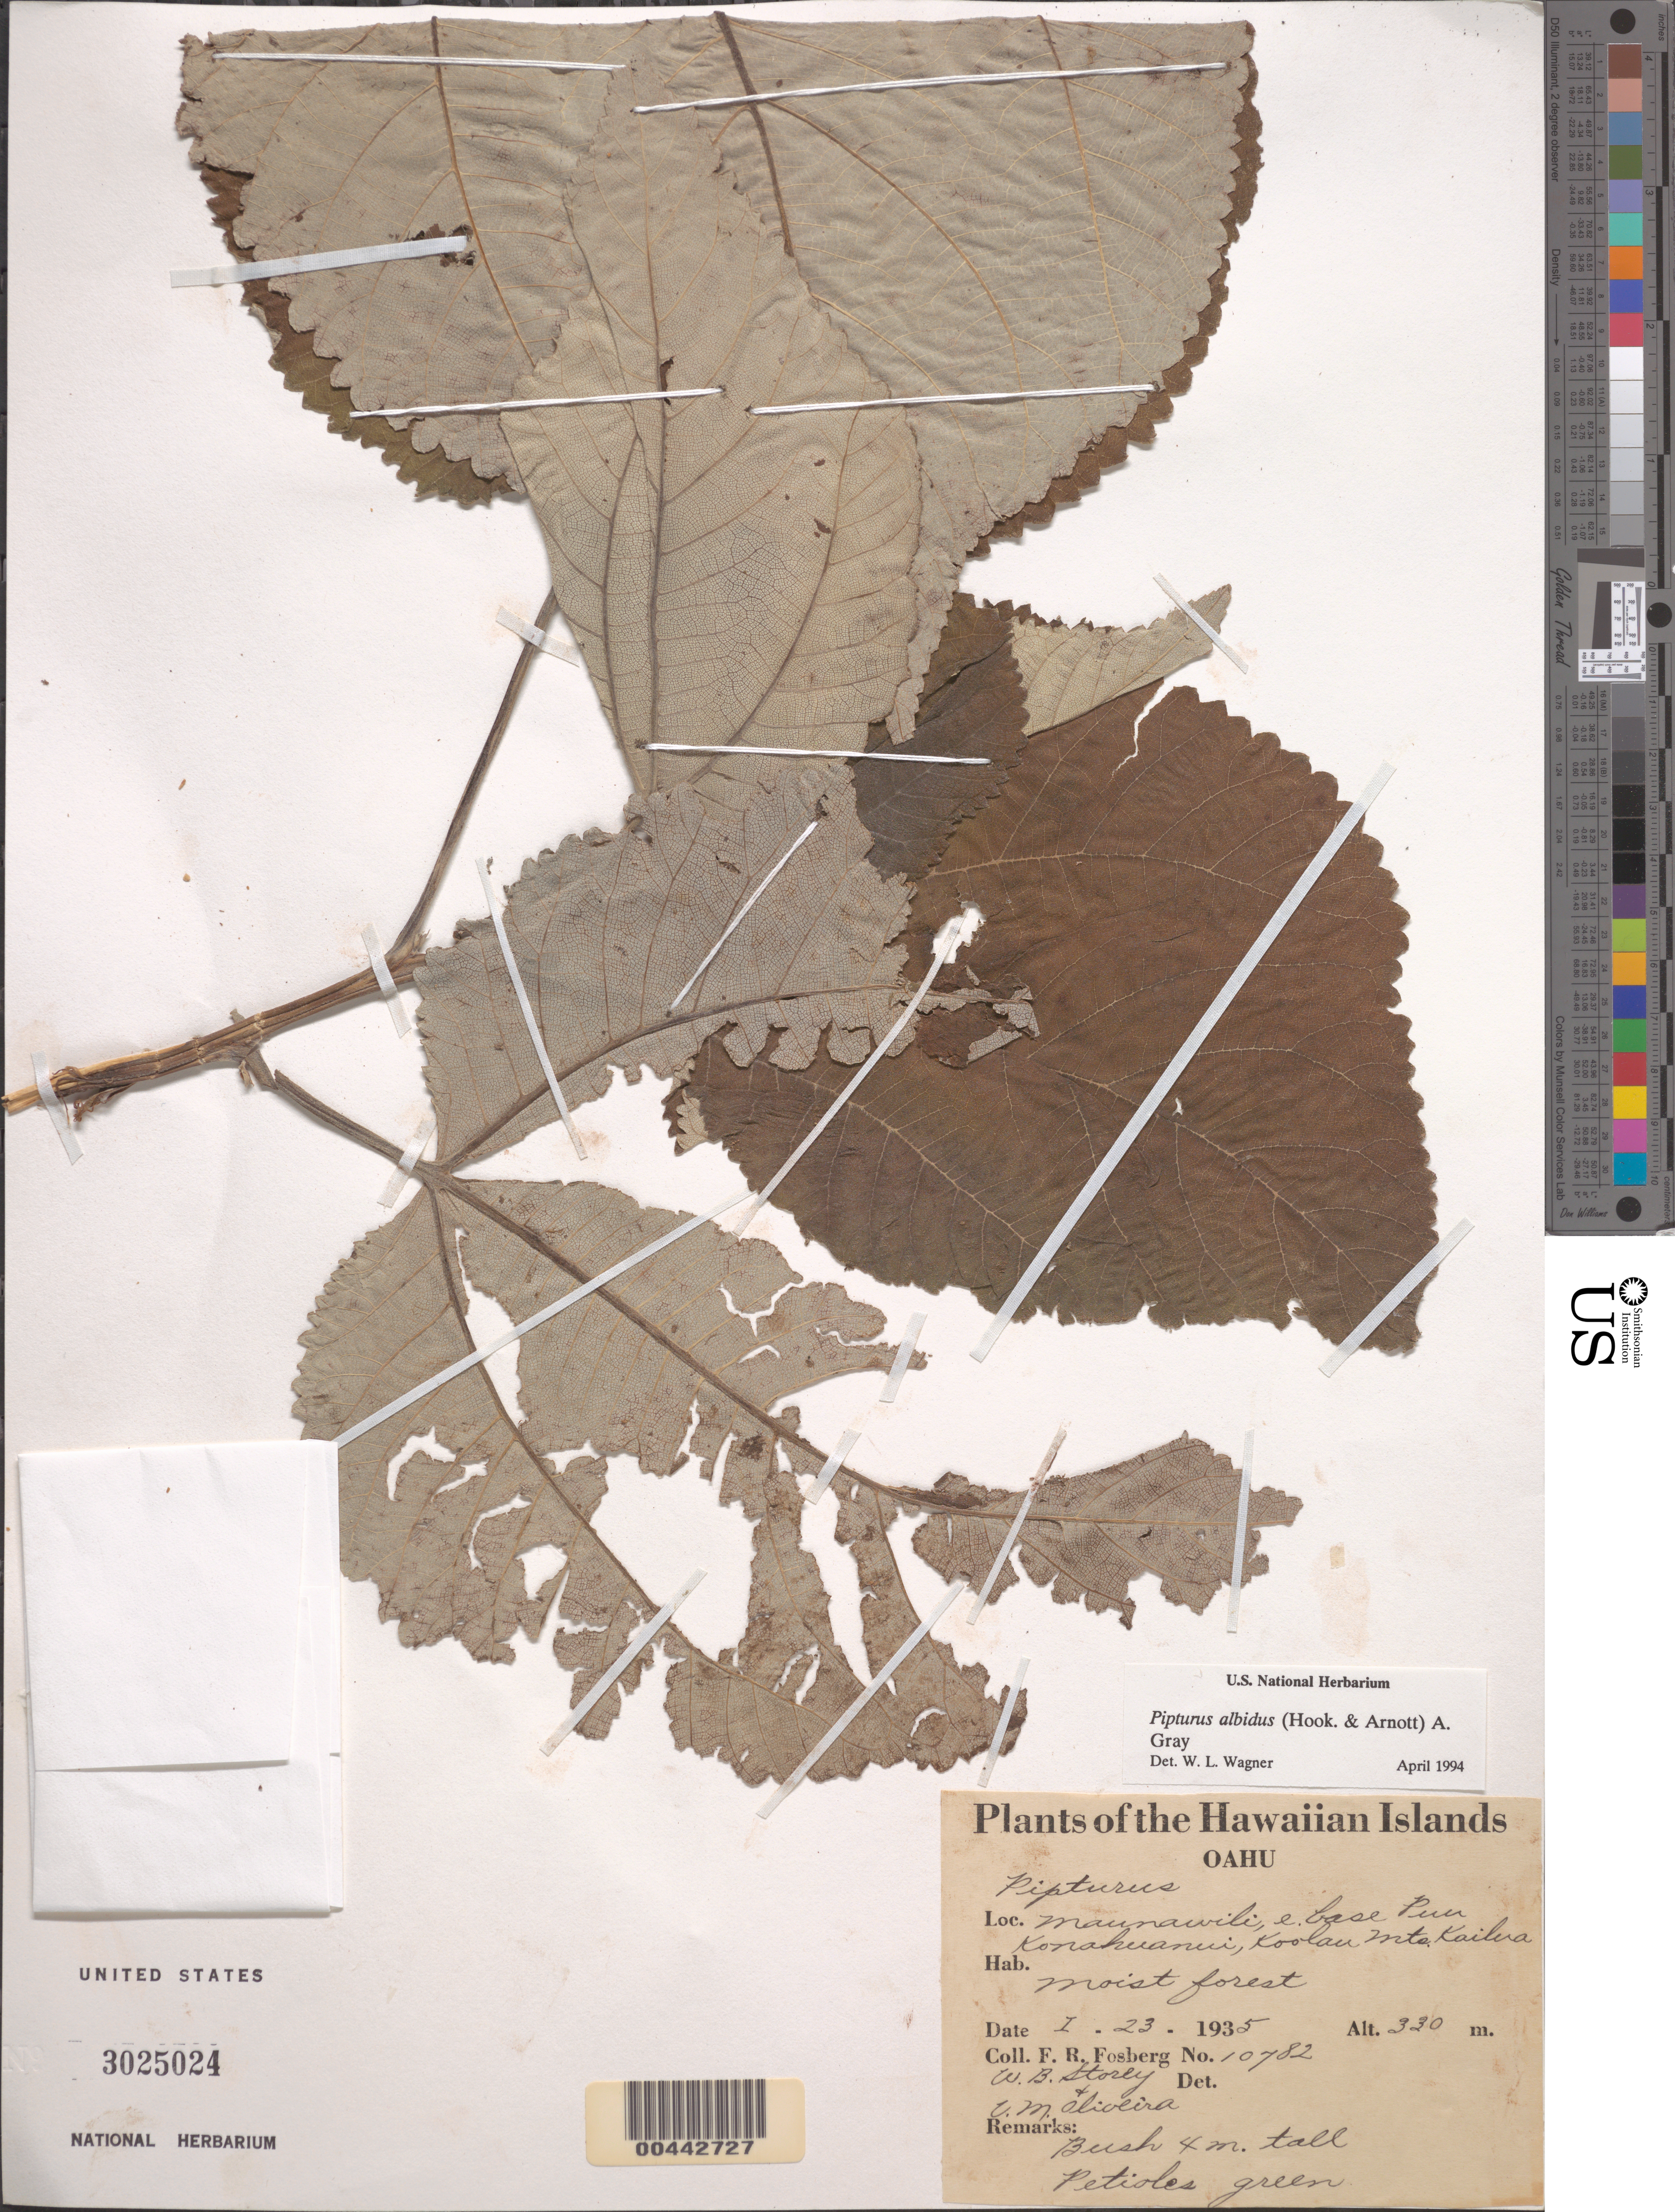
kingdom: Plantae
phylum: Tracheophyta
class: Magnoliopsida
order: Rosales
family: Urticaceae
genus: Pipturus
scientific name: Pipturus albidus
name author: (Hook. & Arn.) A. Gray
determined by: Wagner, W. L., (BOT), Smithsonian Institution - National Museum of Natural History (UNITED STATES)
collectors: F. R. Fosberg, W. Storey & V. Oliveira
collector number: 10782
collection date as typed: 23 Jan 1935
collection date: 1935-01-23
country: United States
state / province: Hawaii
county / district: Honolulu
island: Oahu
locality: Maunawili, east base Puu Konahuanui, Koolau Mts., Kailua.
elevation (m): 330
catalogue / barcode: US 3025024